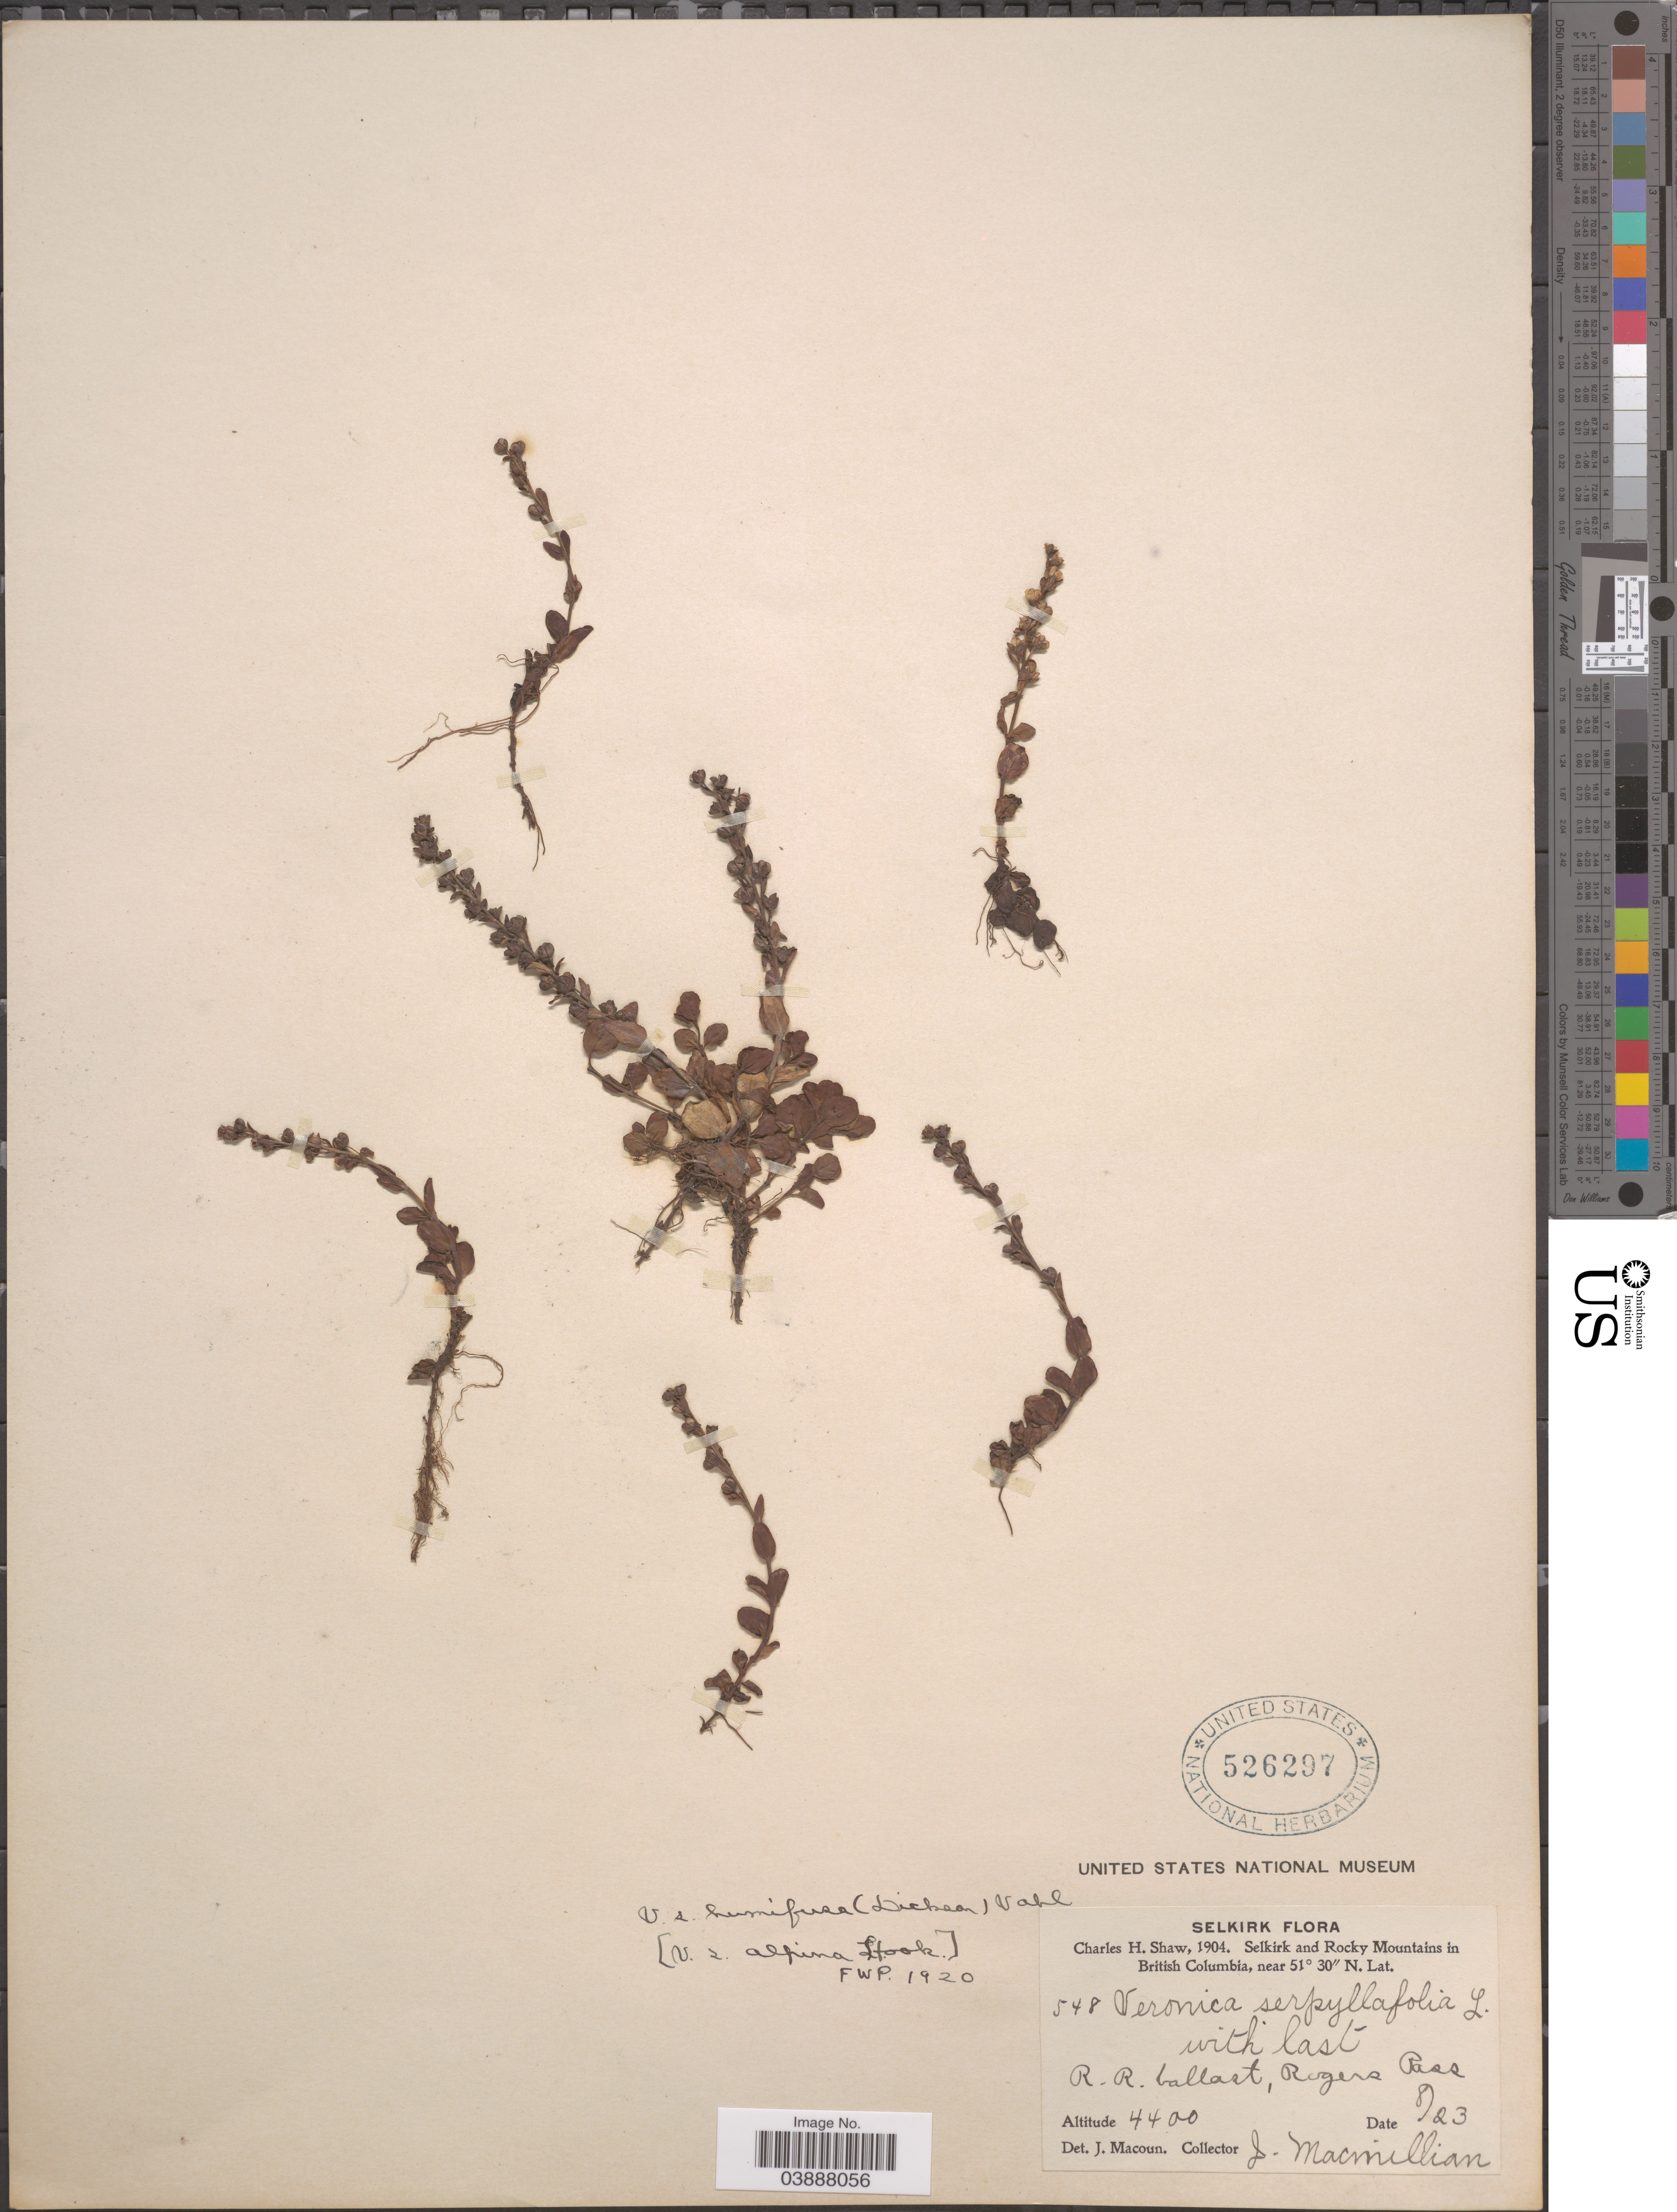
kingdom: Plantae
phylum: Tracheophyta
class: Magnoliopsida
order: Lamiales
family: Plantaginaceae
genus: Veronica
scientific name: Veronica serpyllifolia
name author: L.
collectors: J. McMillian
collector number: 548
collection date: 1904-08-23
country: Canada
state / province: British Columbia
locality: Selkirk. Selkirk and Rocky Mountains. R. R. ballast, Rogers Pass.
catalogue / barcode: US 526297